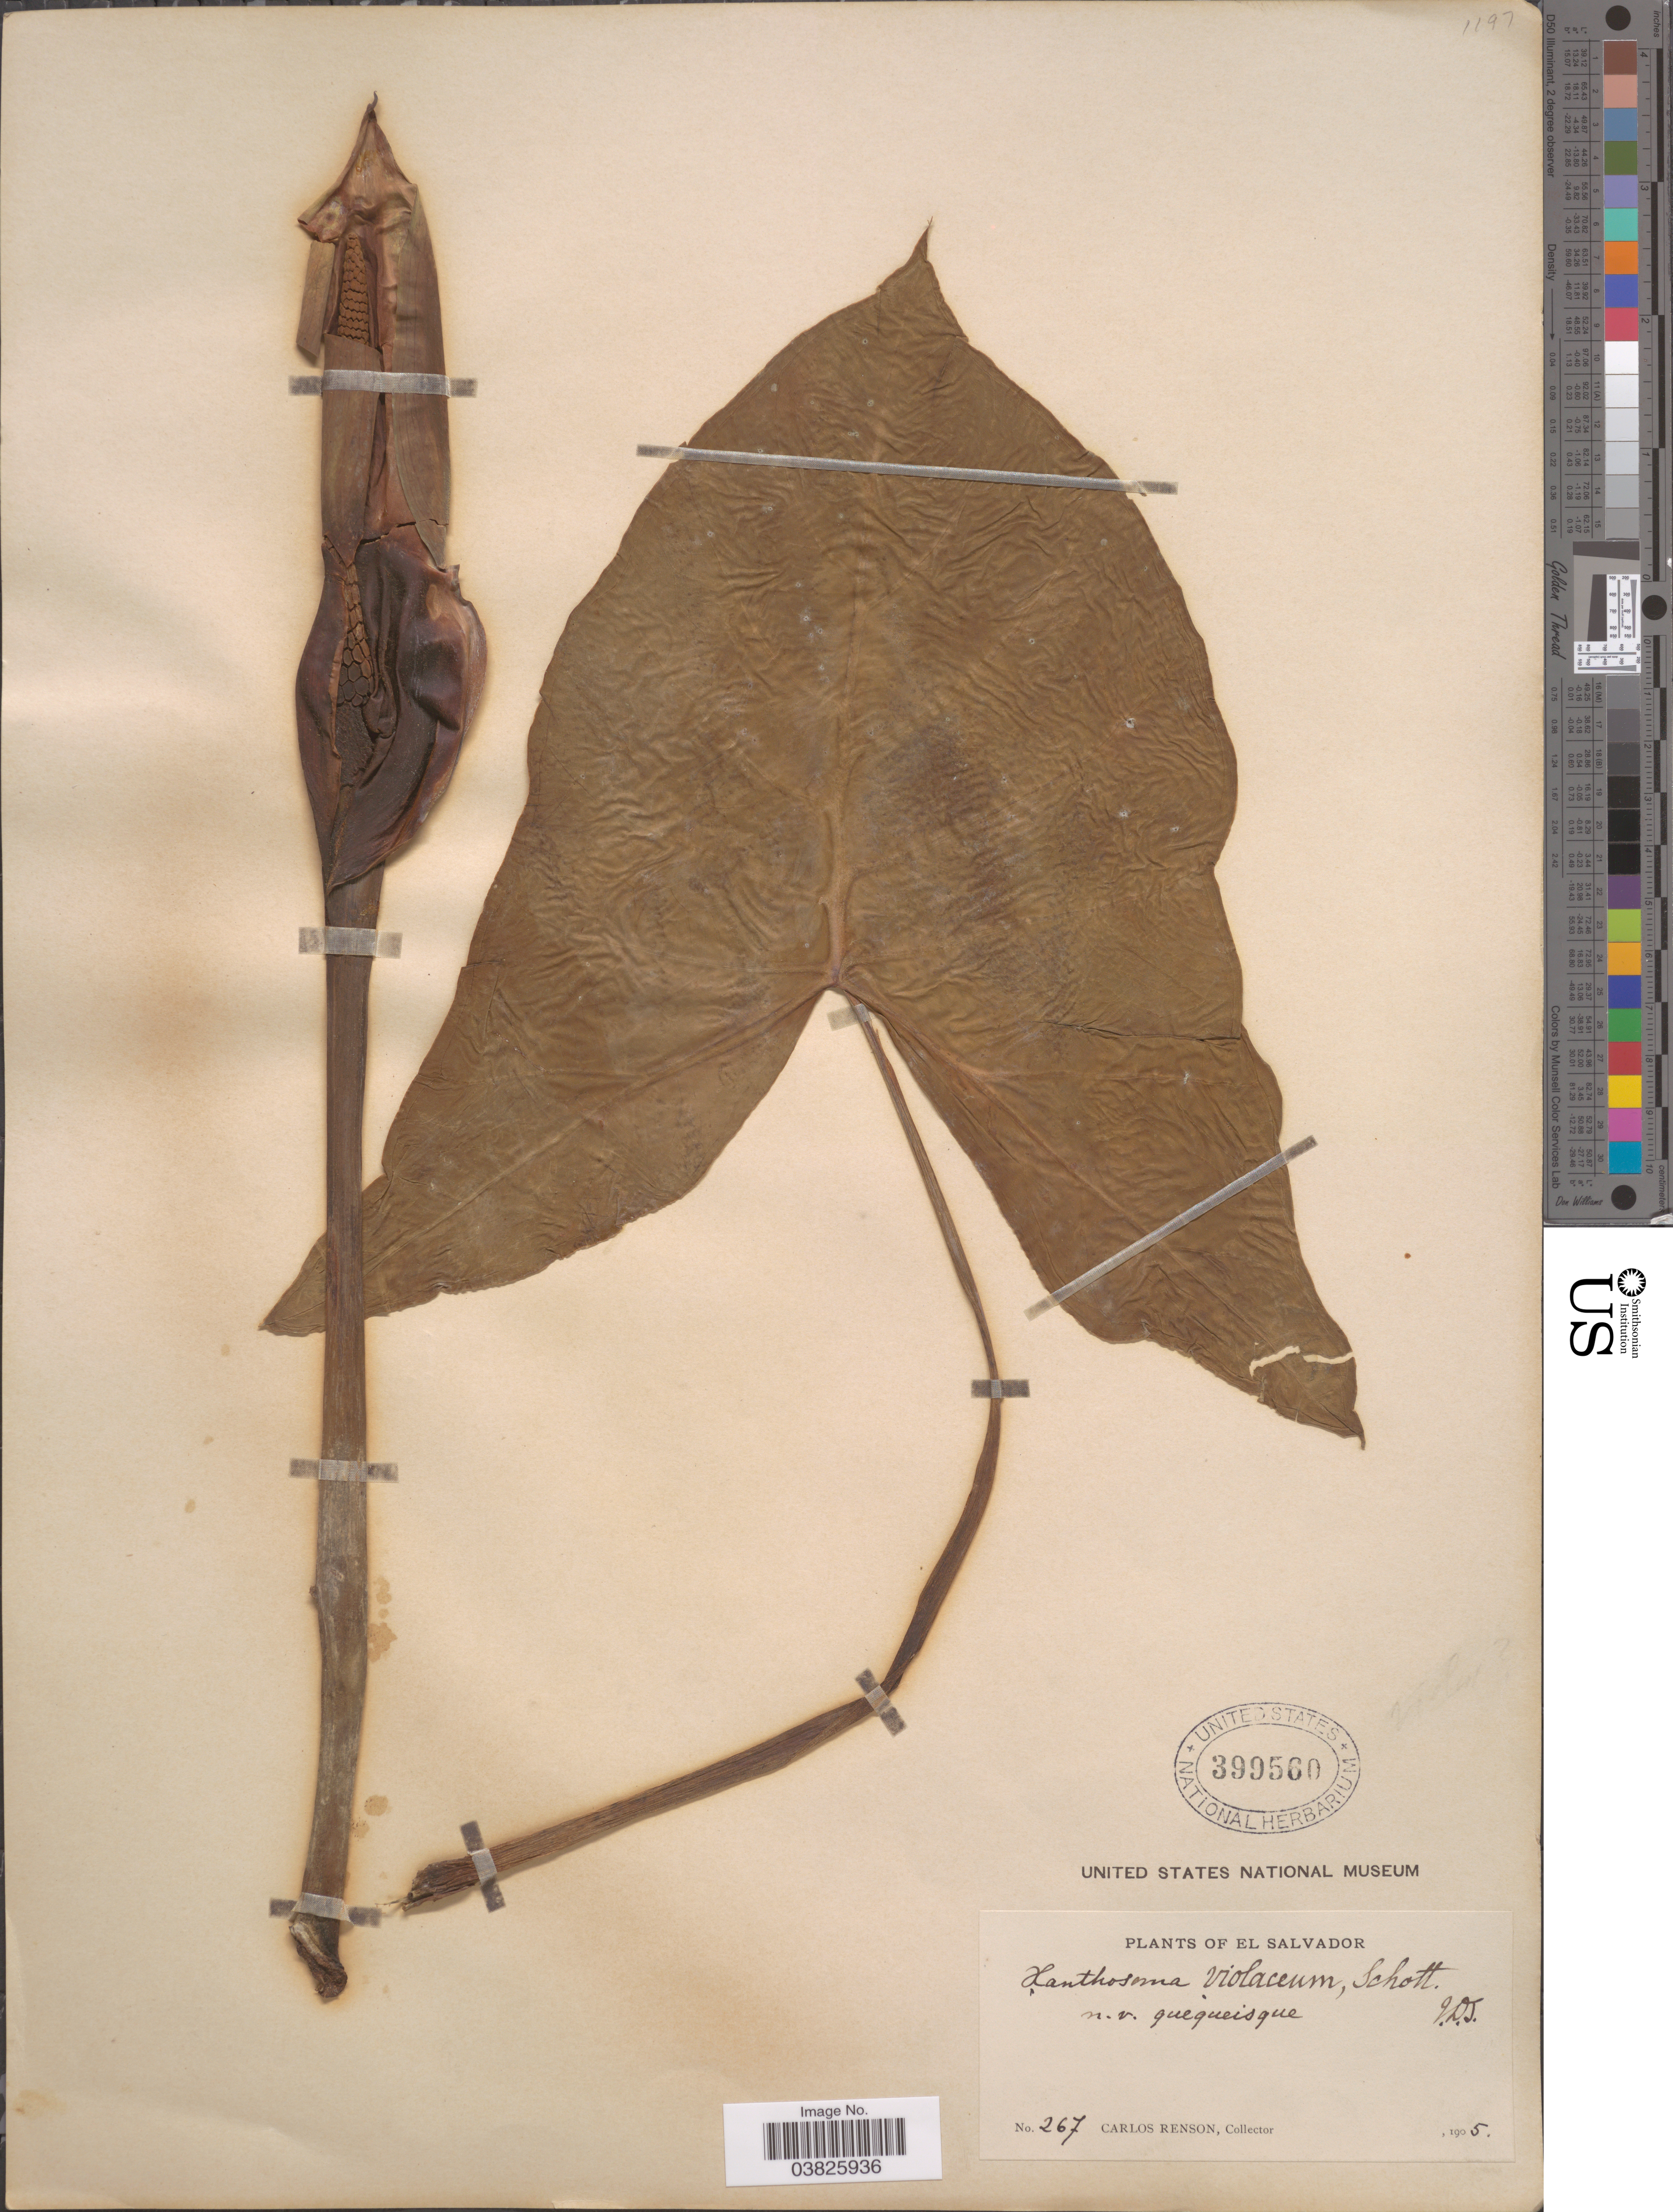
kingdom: Plantae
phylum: Tracheophyta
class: Liliopsida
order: Alismatales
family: Araceae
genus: Xanthosoma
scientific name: Xanthosoma violaceum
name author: Schott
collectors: C. Renson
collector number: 267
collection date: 1905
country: El Salvador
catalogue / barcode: US 399560